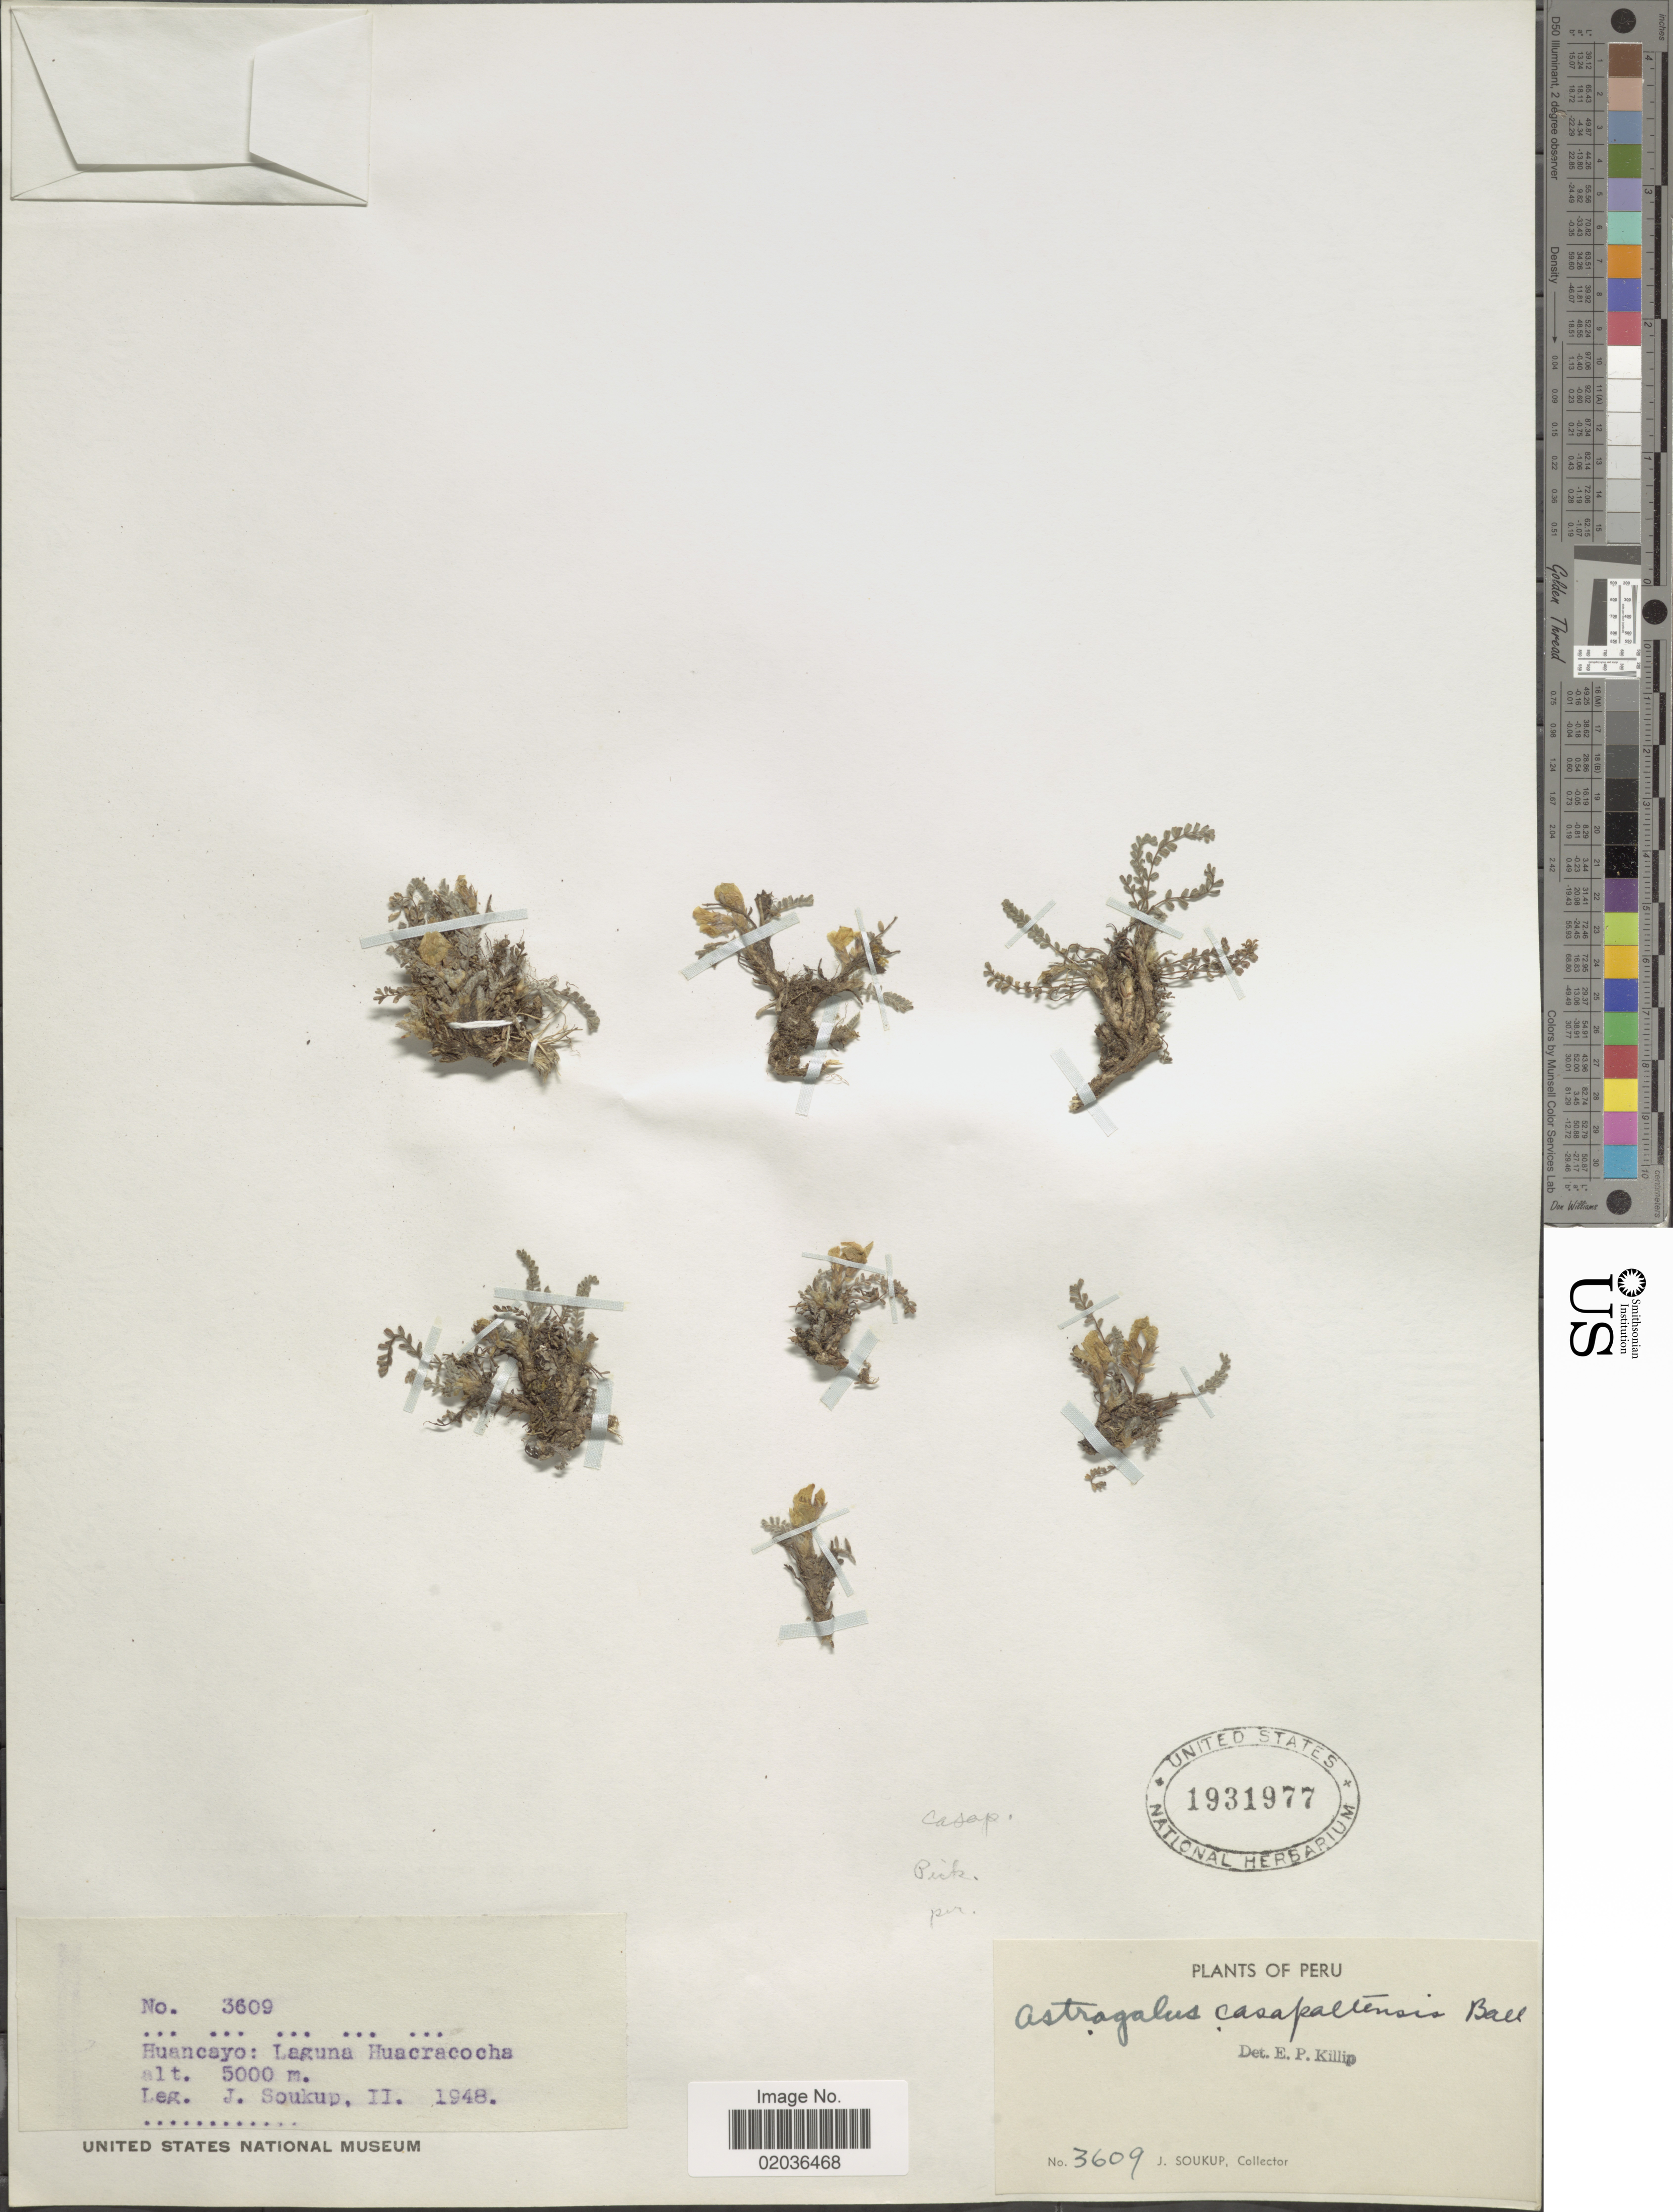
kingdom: Plantae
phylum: Tracheophyta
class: Magnoliopsida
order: Fabales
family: Fabaceae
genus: Astragalus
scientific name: Astragalus casapaltensis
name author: Ball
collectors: J. Soukop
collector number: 3609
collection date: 1948-02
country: Peru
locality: Huancayo: Laguna Huacracocha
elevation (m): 5000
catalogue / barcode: US 1931977